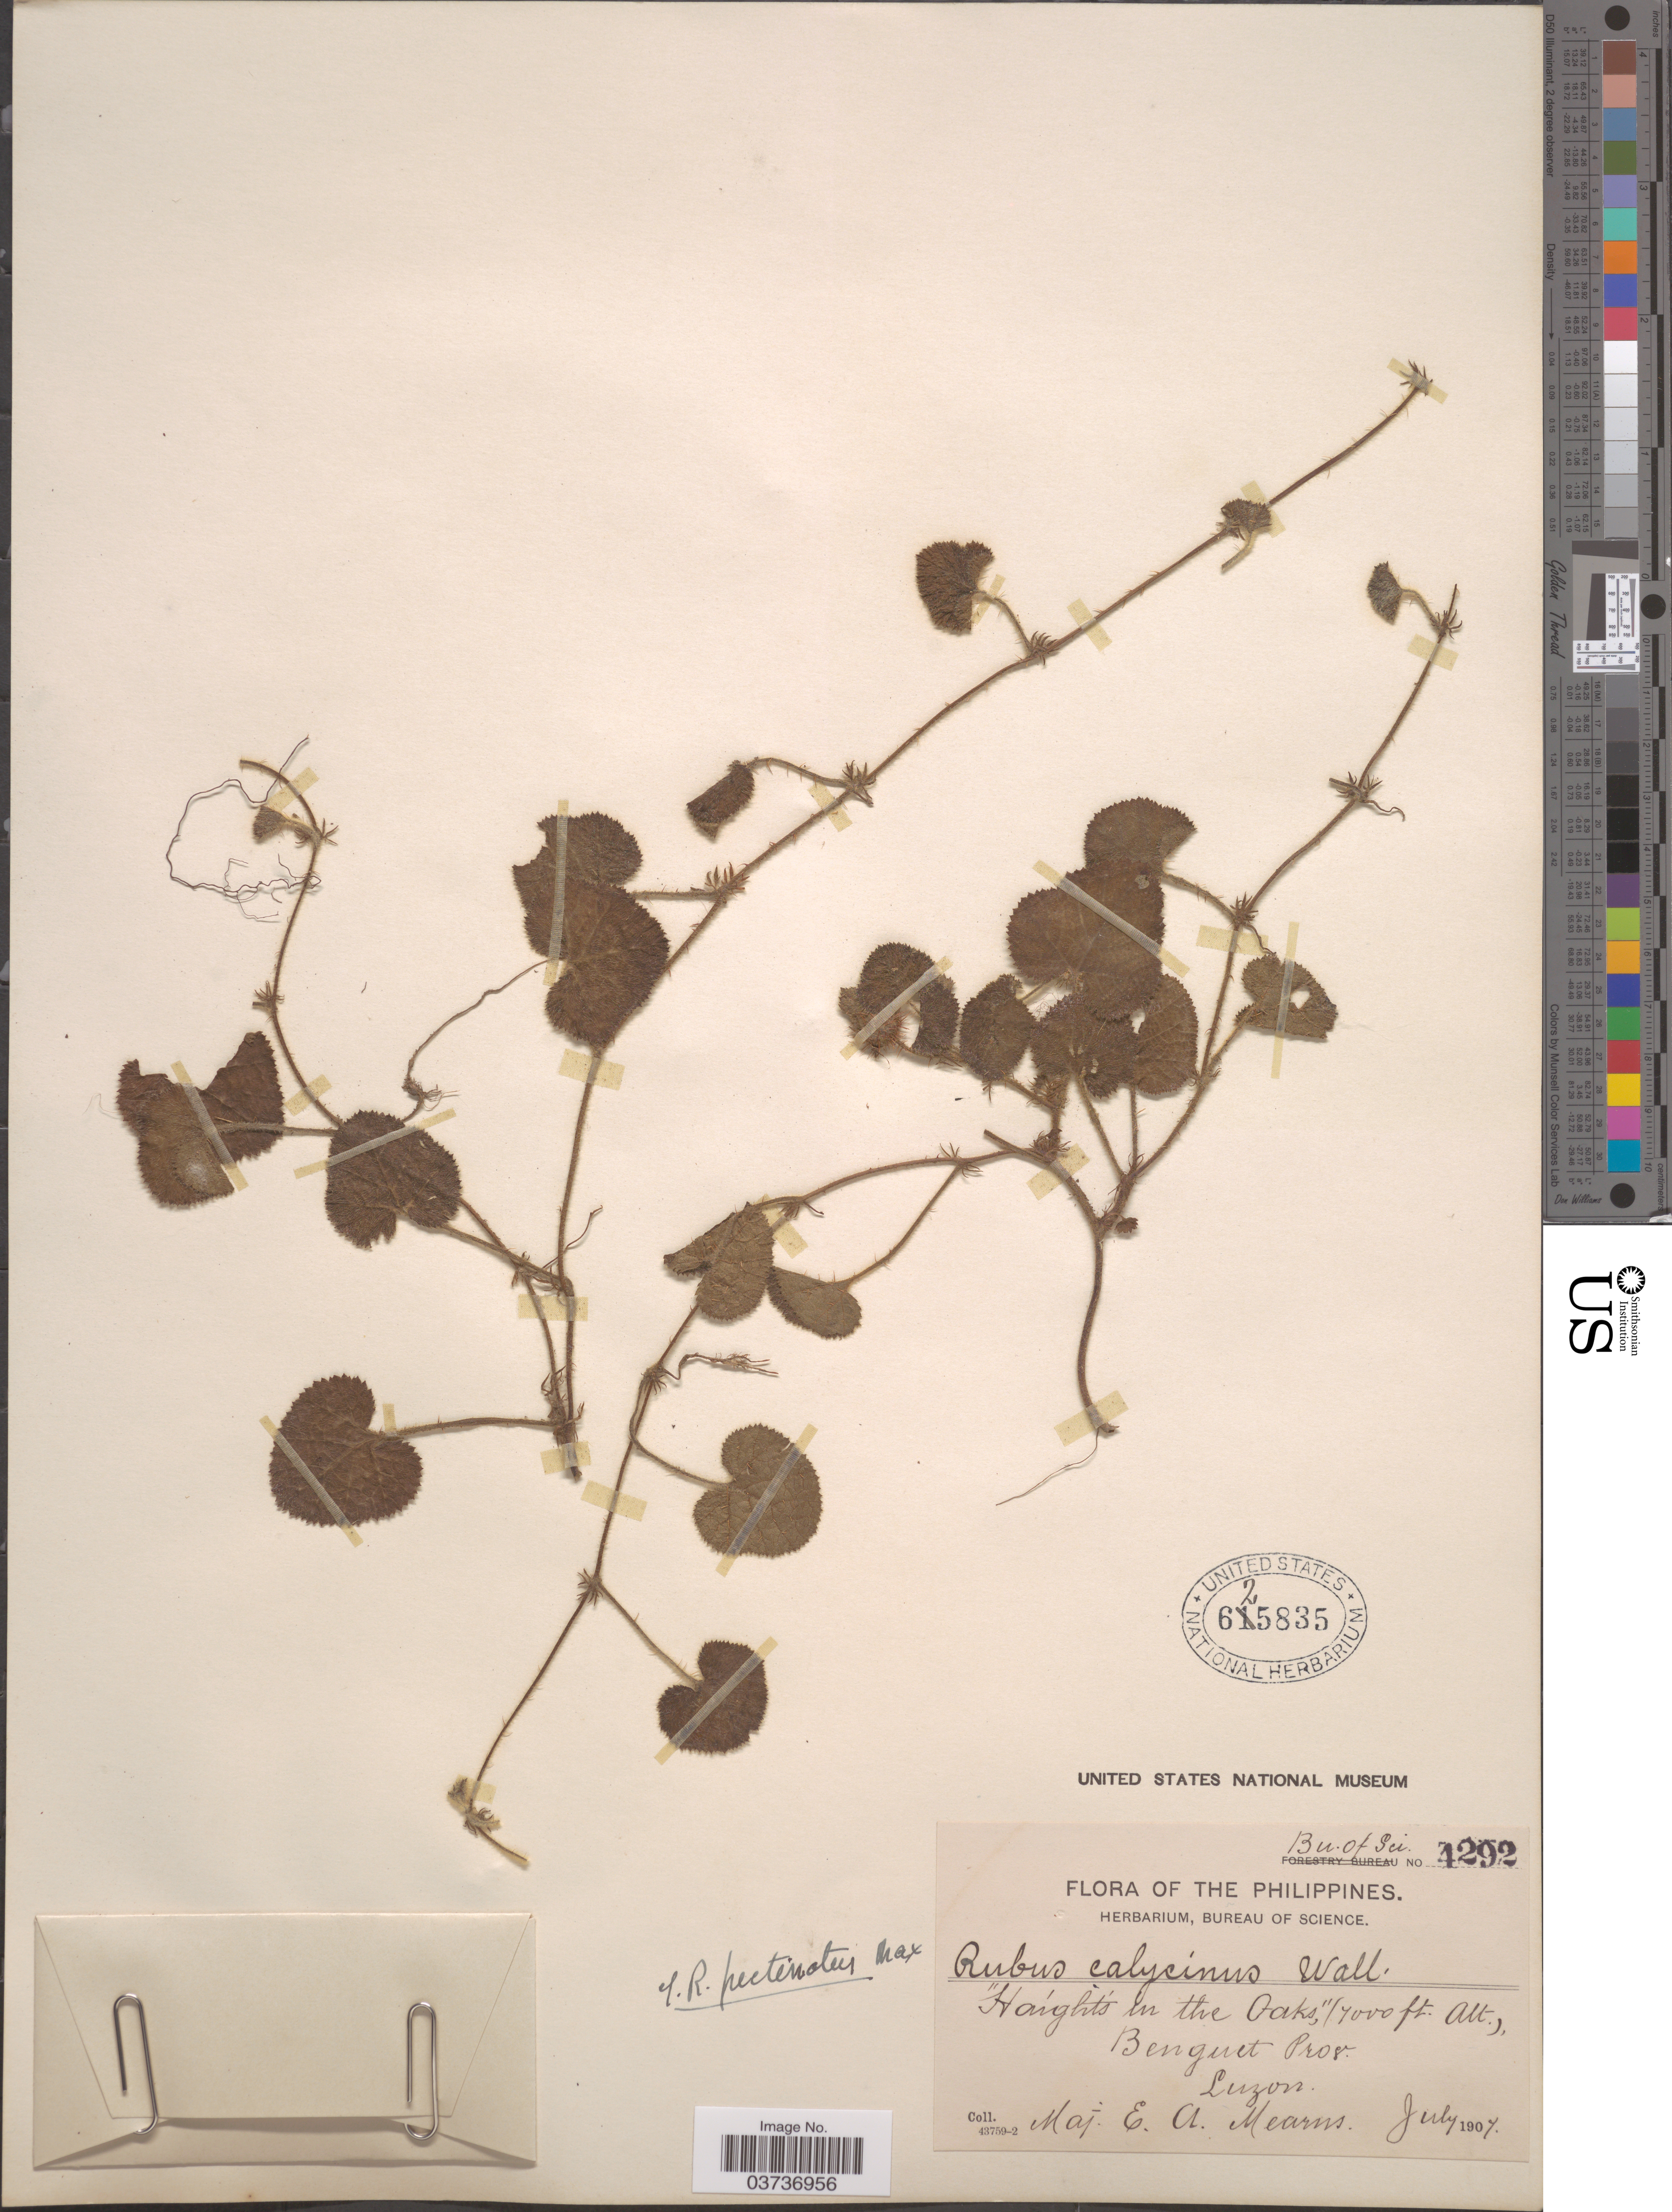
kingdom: Plantae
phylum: Tracheophyta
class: Magnoliopsida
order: Rosales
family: Rosaceae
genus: Rubus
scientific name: Rubus pectinellus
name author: Maxim.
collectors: E. A. Mearns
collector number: Bu. of Sci. 4292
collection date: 1907-07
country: Philippines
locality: Haight's in the Oaks. Benguet Prov. Luzon.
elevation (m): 2134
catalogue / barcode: US 625835